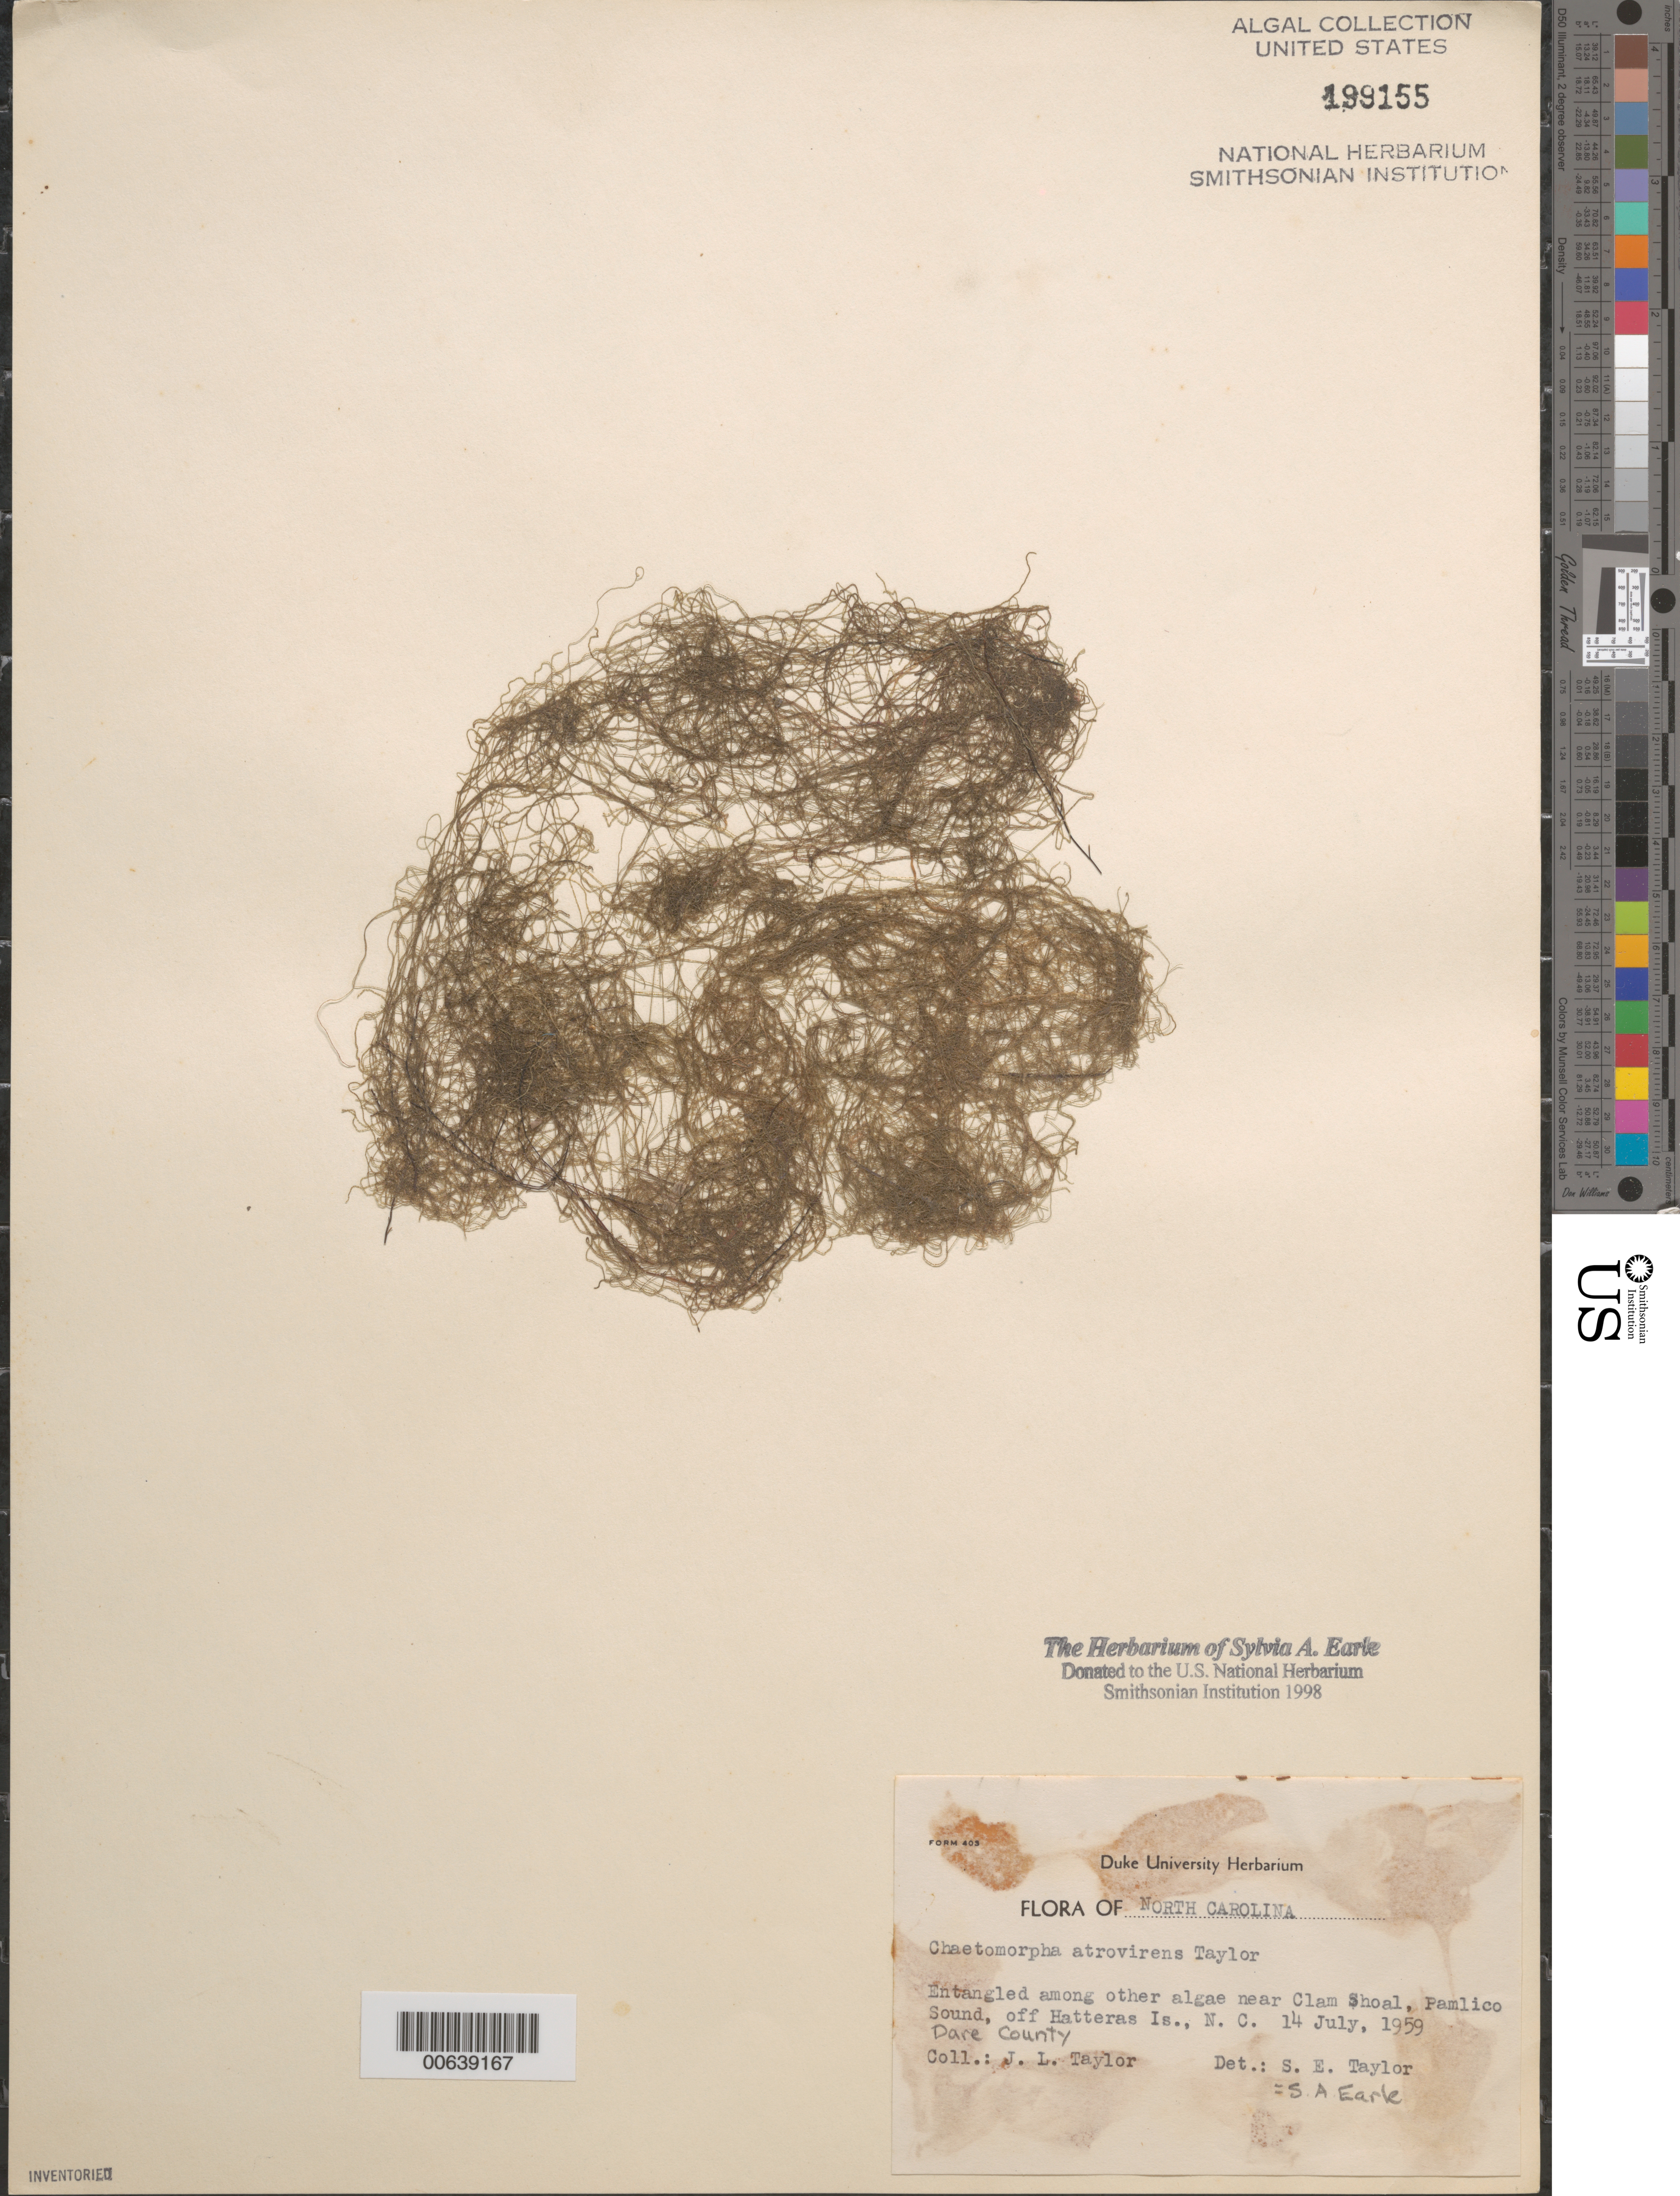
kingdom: Plantae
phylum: Chlorophyta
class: Ulvophyceae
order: Cladophorales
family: Cladophoraceae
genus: Chaetomorpha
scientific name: Chaetomorpha picquotiana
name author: Mont. in Kütz.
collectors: J. L. Taylor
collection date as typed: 14 Jul 1959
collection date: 1959-07-14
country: United States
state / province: North Carolina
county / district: Dare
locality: Pamlico Sound, off Hatteras Island, near Clam Shoal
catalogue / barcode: US 199155